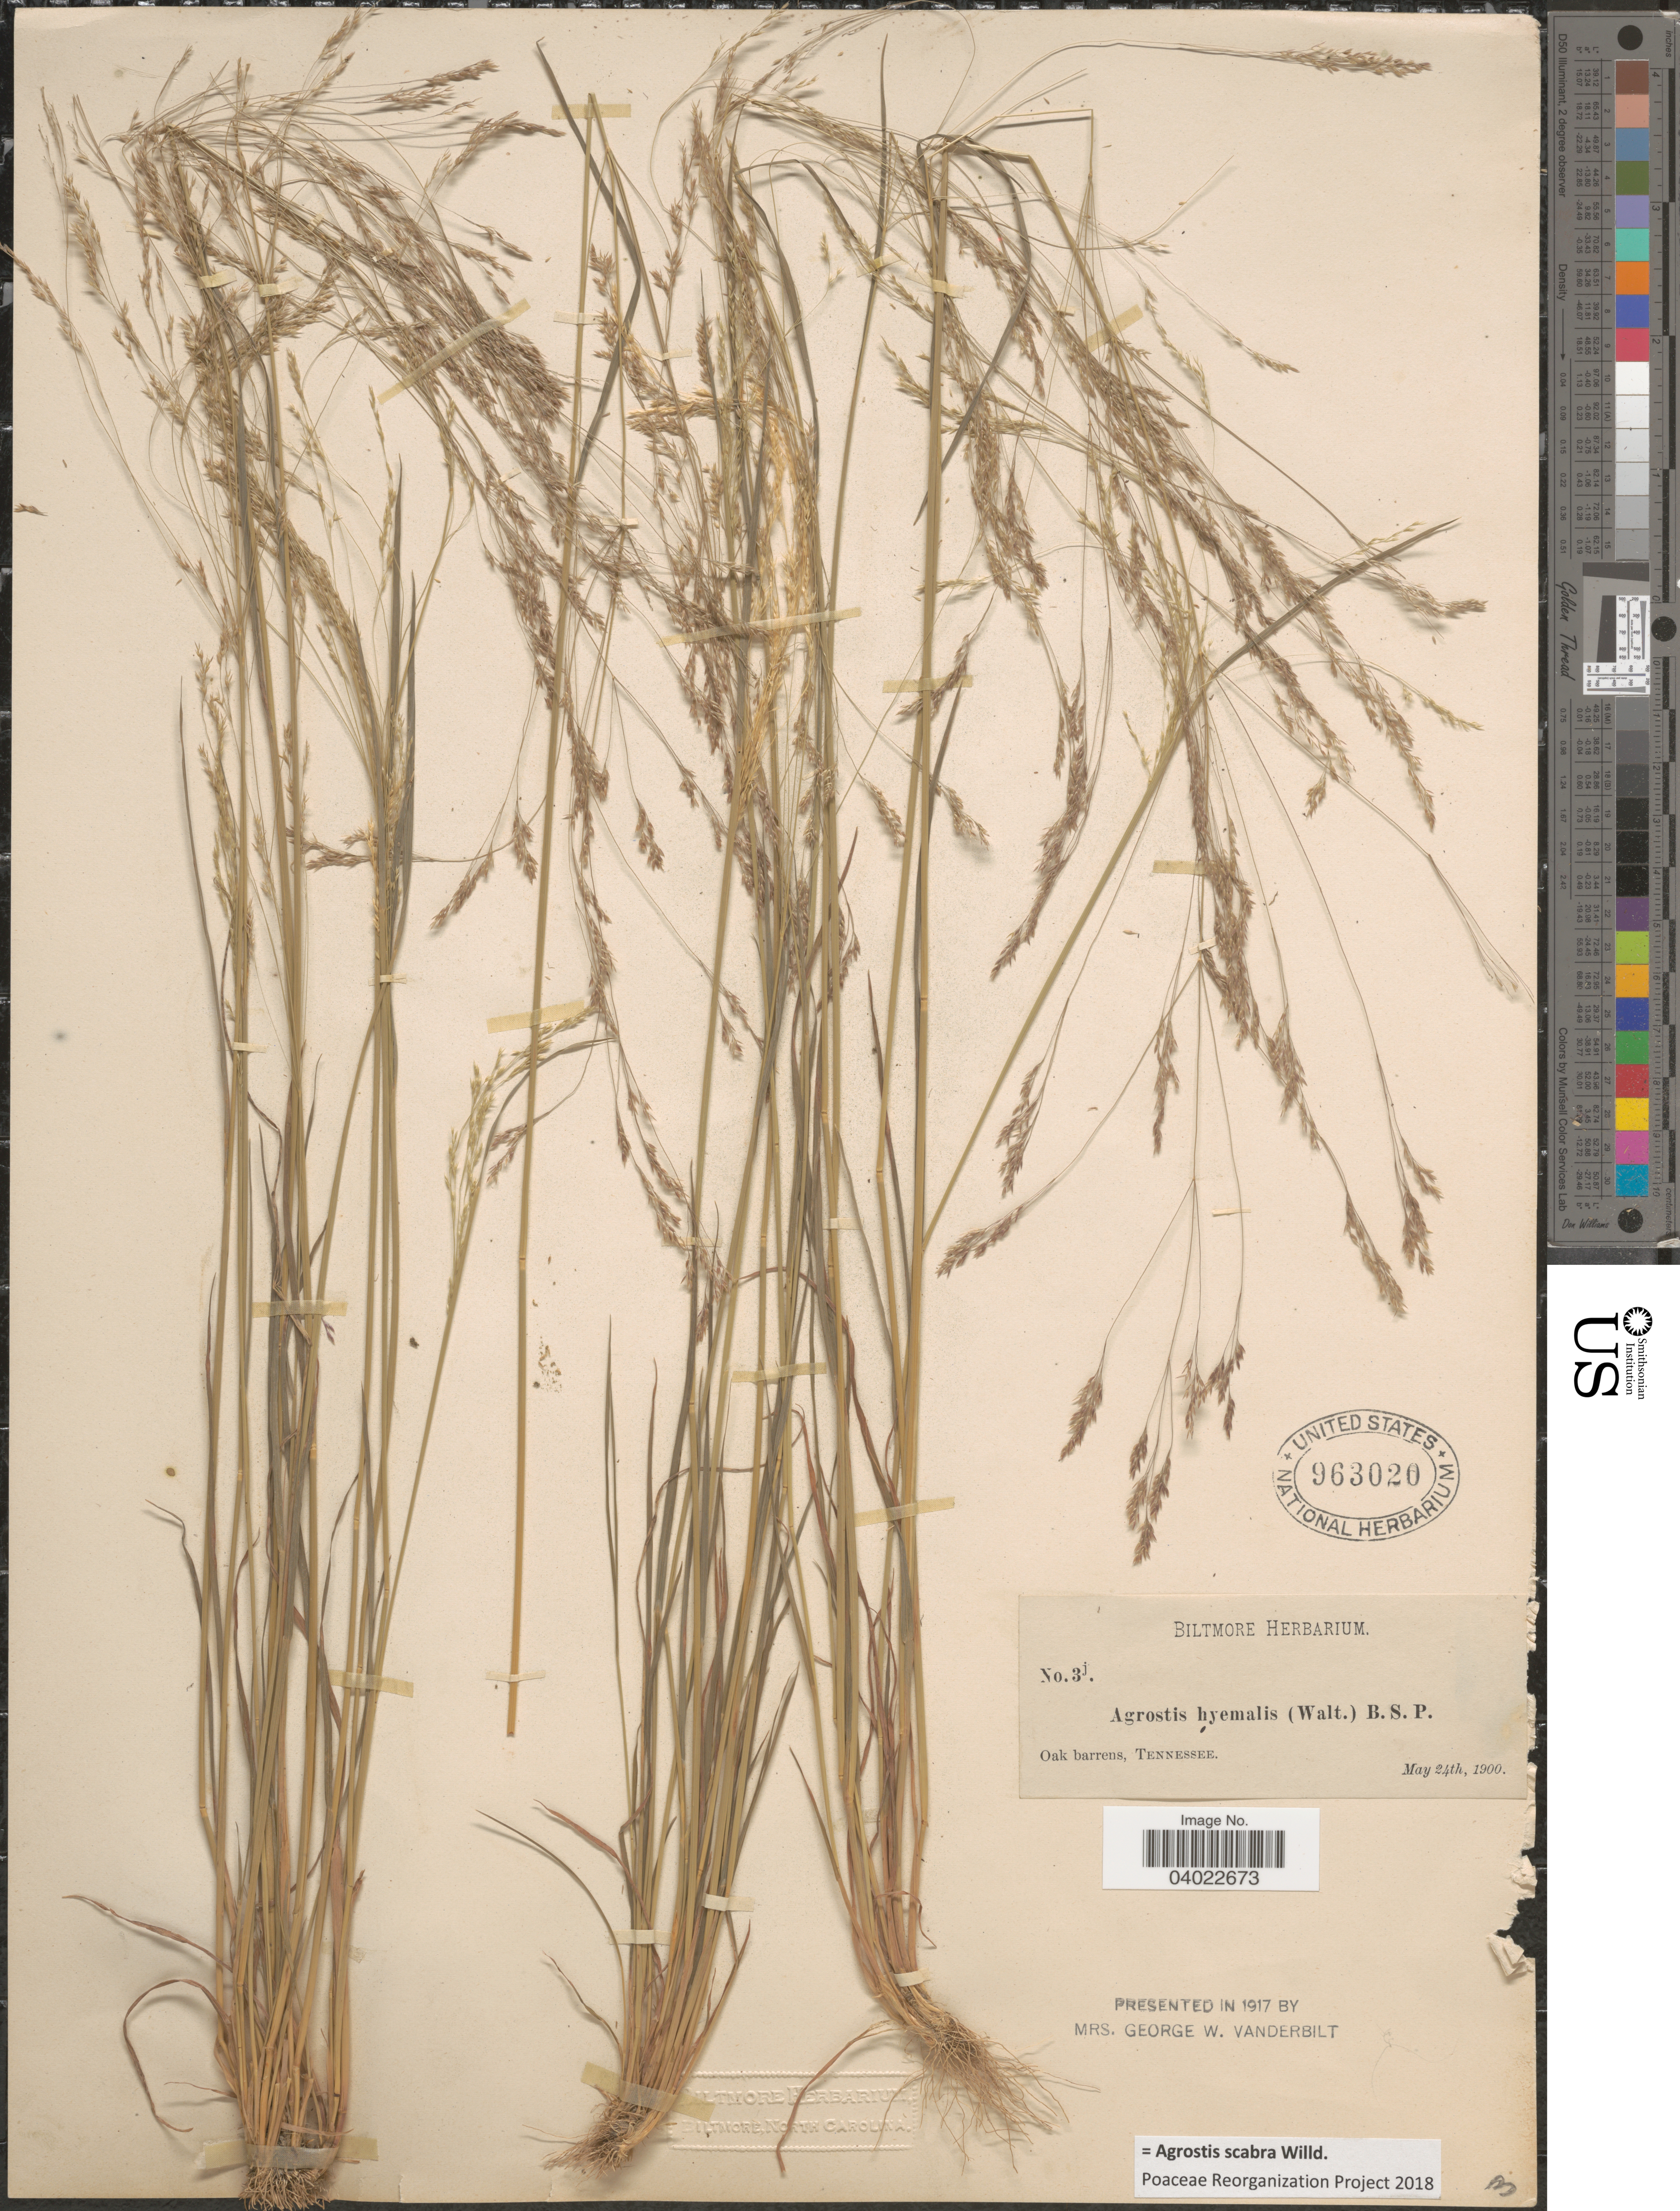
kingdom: Plantae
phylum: Tracheophyta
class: Liliopsida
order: Poales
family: Poaceae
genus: Agrostis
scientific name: Agrostis scabra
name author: Willd.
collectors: ex herb. Biltmore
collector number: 3j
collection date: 1900-05-24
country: United States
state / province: Tennessee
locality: Oak barrens.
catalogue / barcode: US 963020